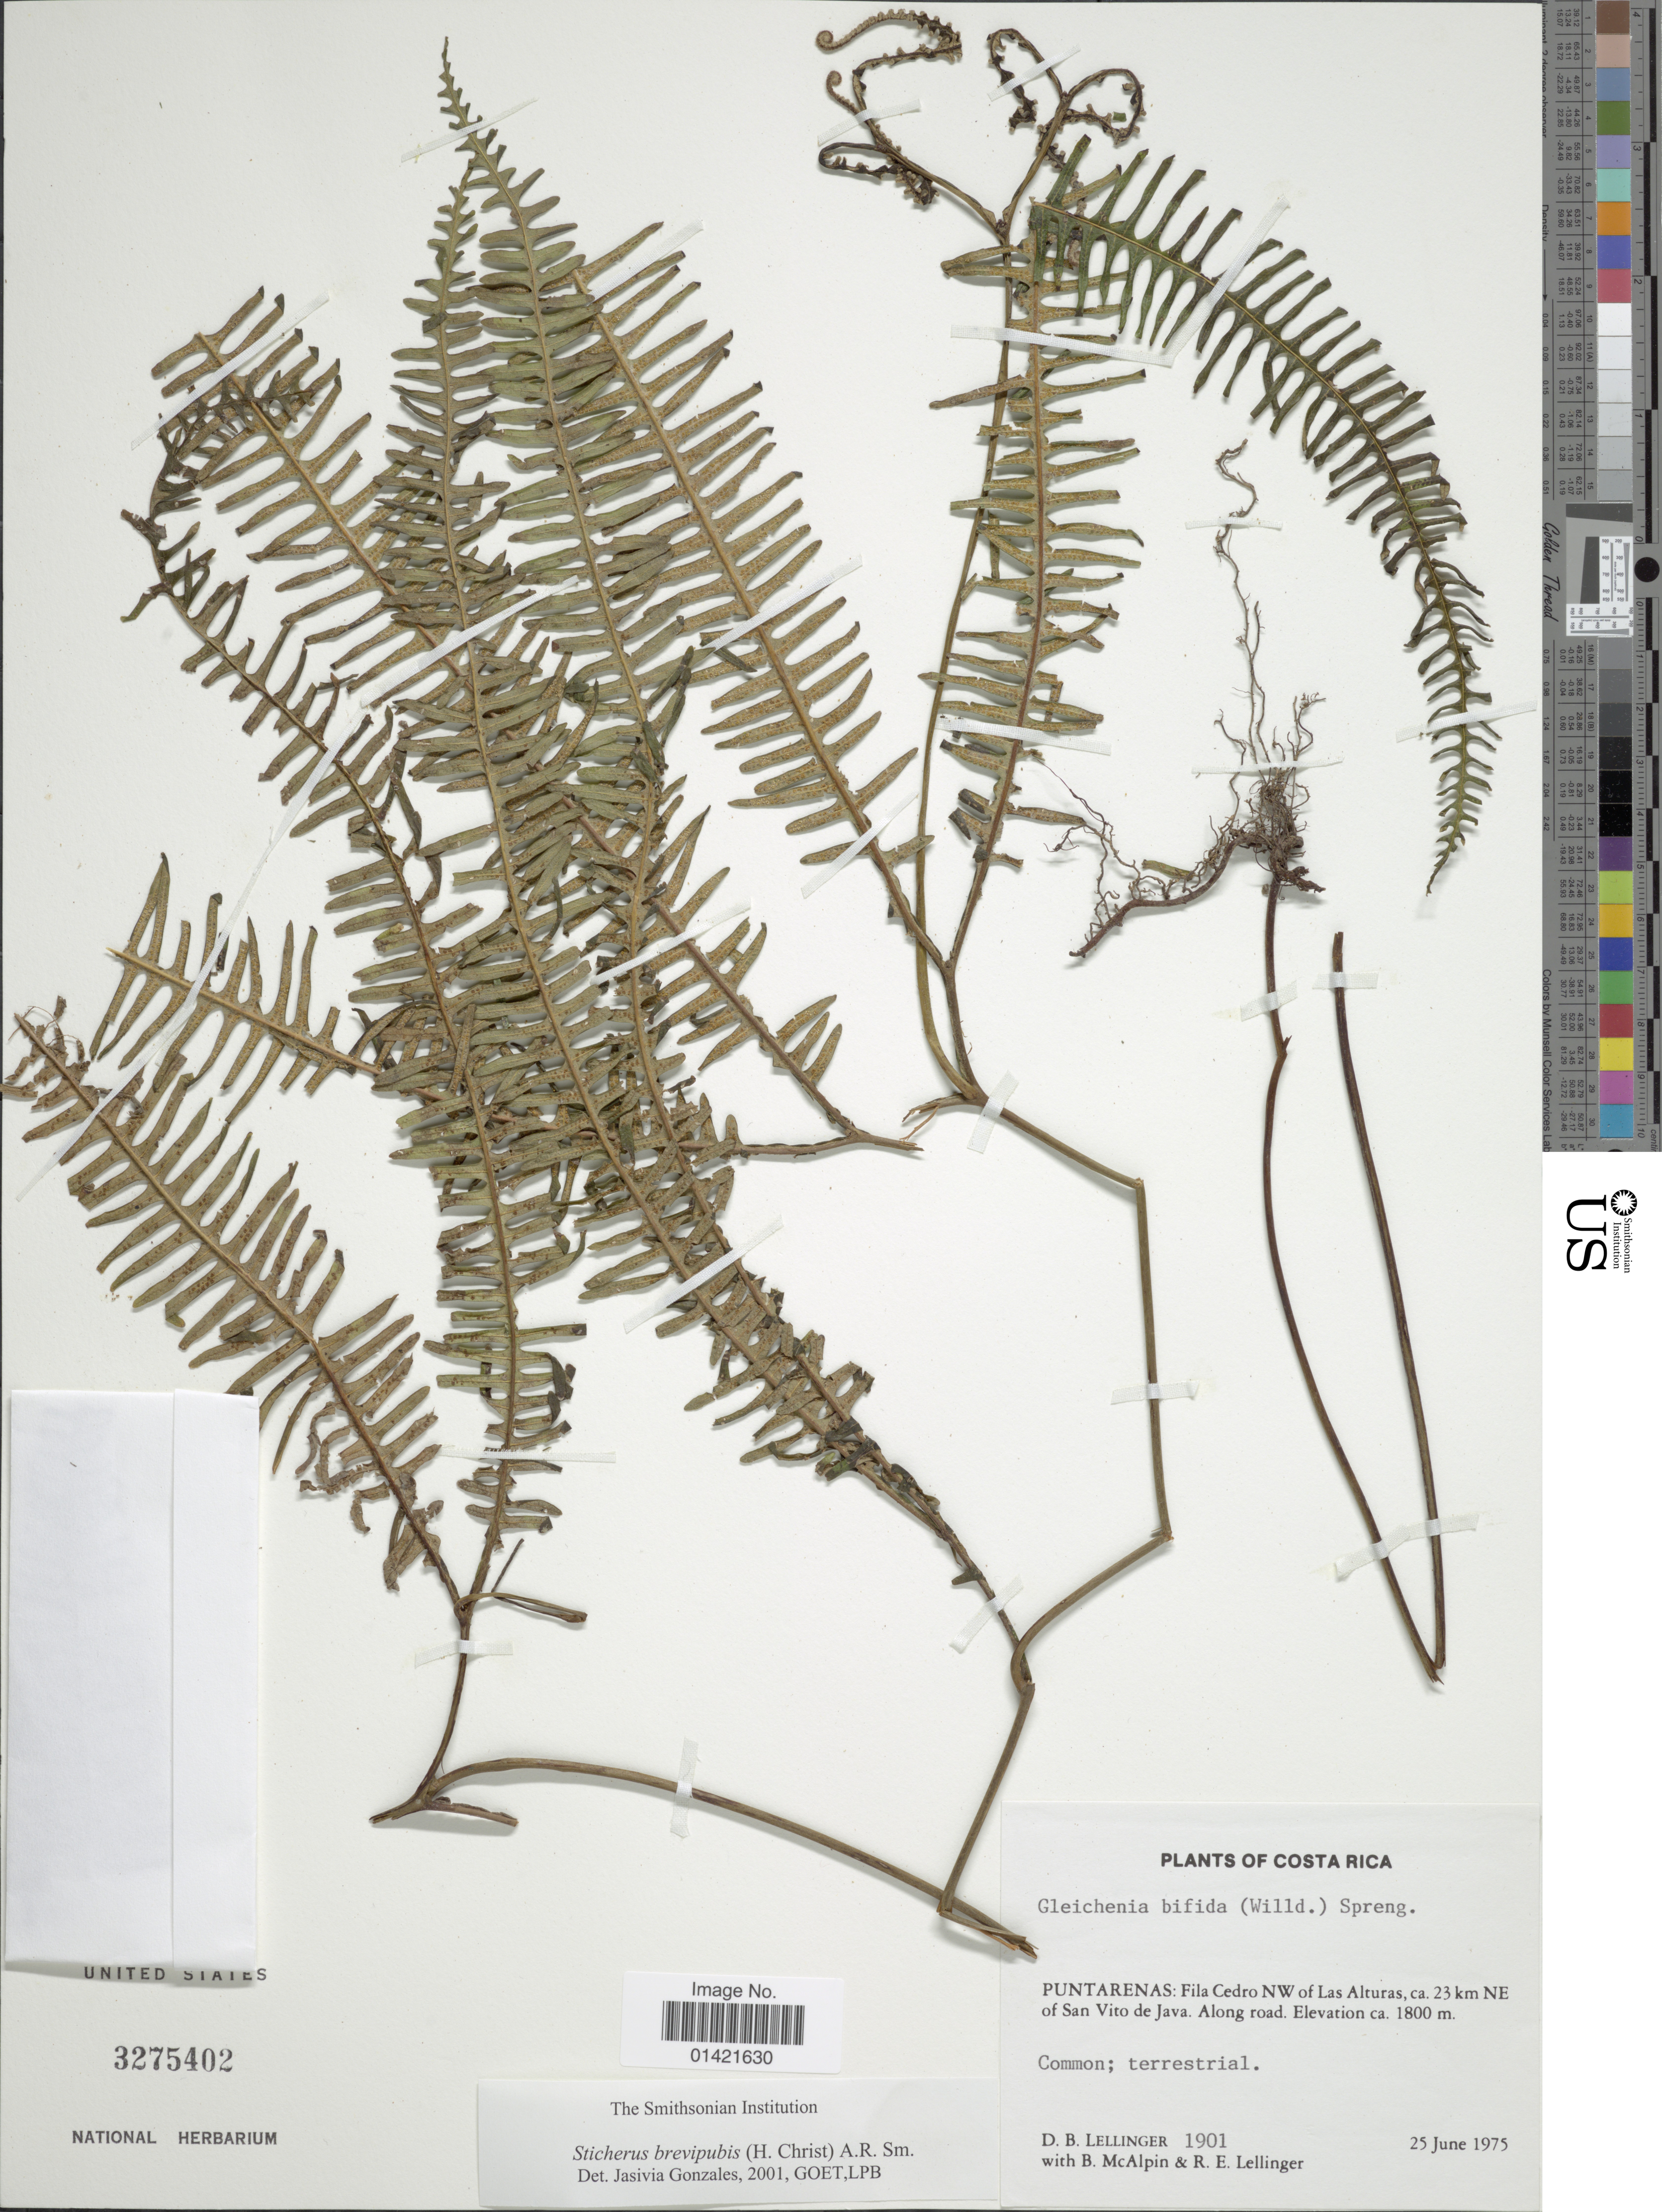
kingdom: Plantae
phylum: Tracheophyta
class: Polypodiopsida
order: Gleicheniales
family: Gleicheniaceae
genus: Sticherus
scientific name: Sticherus fulvus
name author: (Desv.) Ching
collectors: D. B. Lellinger, B. McAlpin & R. E. Lellinger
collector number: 1901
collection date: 1975-06-25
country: Costa Rica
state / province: Puntarenas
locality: Fila Cedro NW of Las Alturas, ca. 23 km NE of San Vito de Java. Along road.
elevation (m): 1800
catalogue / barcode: US 3275402